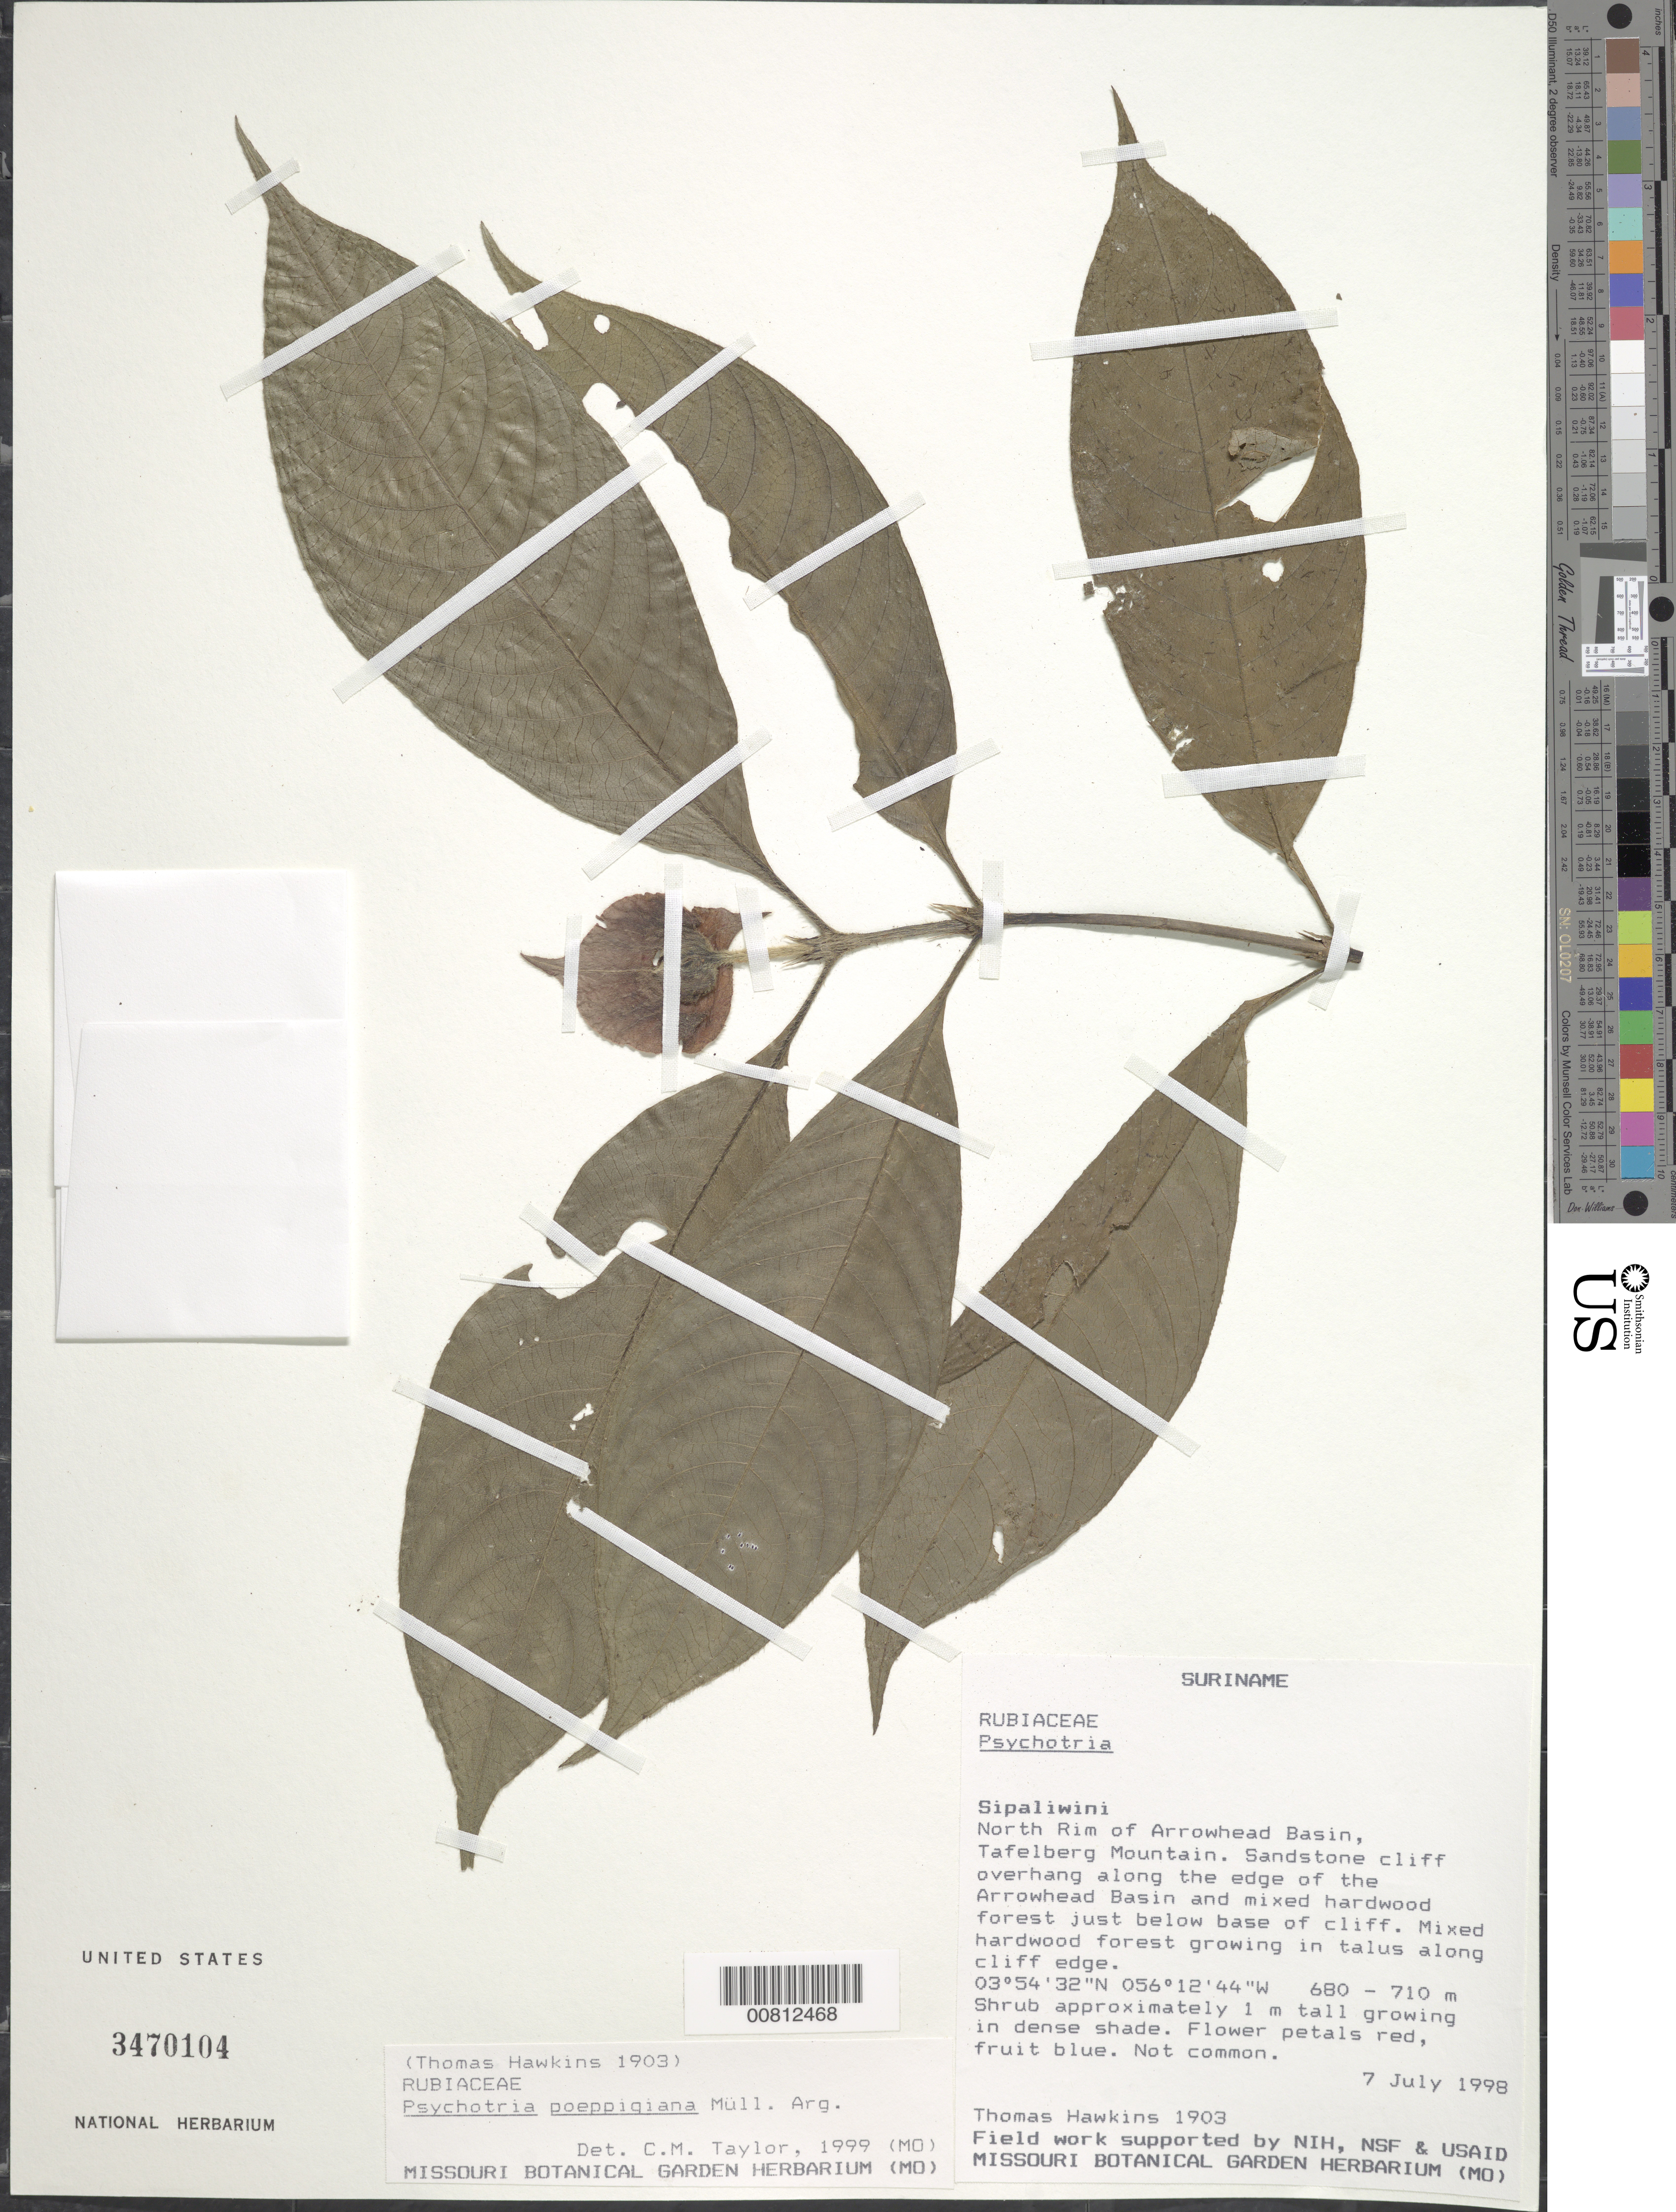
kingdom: Plantae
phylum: Tracheophyta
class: Magnoliopsida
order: Gentianales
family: Rubiaceae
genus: Palicourea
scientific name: Palicourea tomentosa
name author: (Aubl.) Borhidi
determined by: Kirkbride, J. H., Jr.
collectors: T. Hawkins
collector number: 1903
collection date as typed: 7-Jul-98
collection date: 1998-07-07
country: Suriname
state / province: Sipaliwini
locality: Tafelberg (Table Mountain), Arrowhead Basin, N rim of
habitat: Sandstone cliff overhang along the edge basin and mixed hardwood forest just below base of cliff, growing in talus along cliff edge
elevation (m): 680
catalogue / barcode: US 3470104